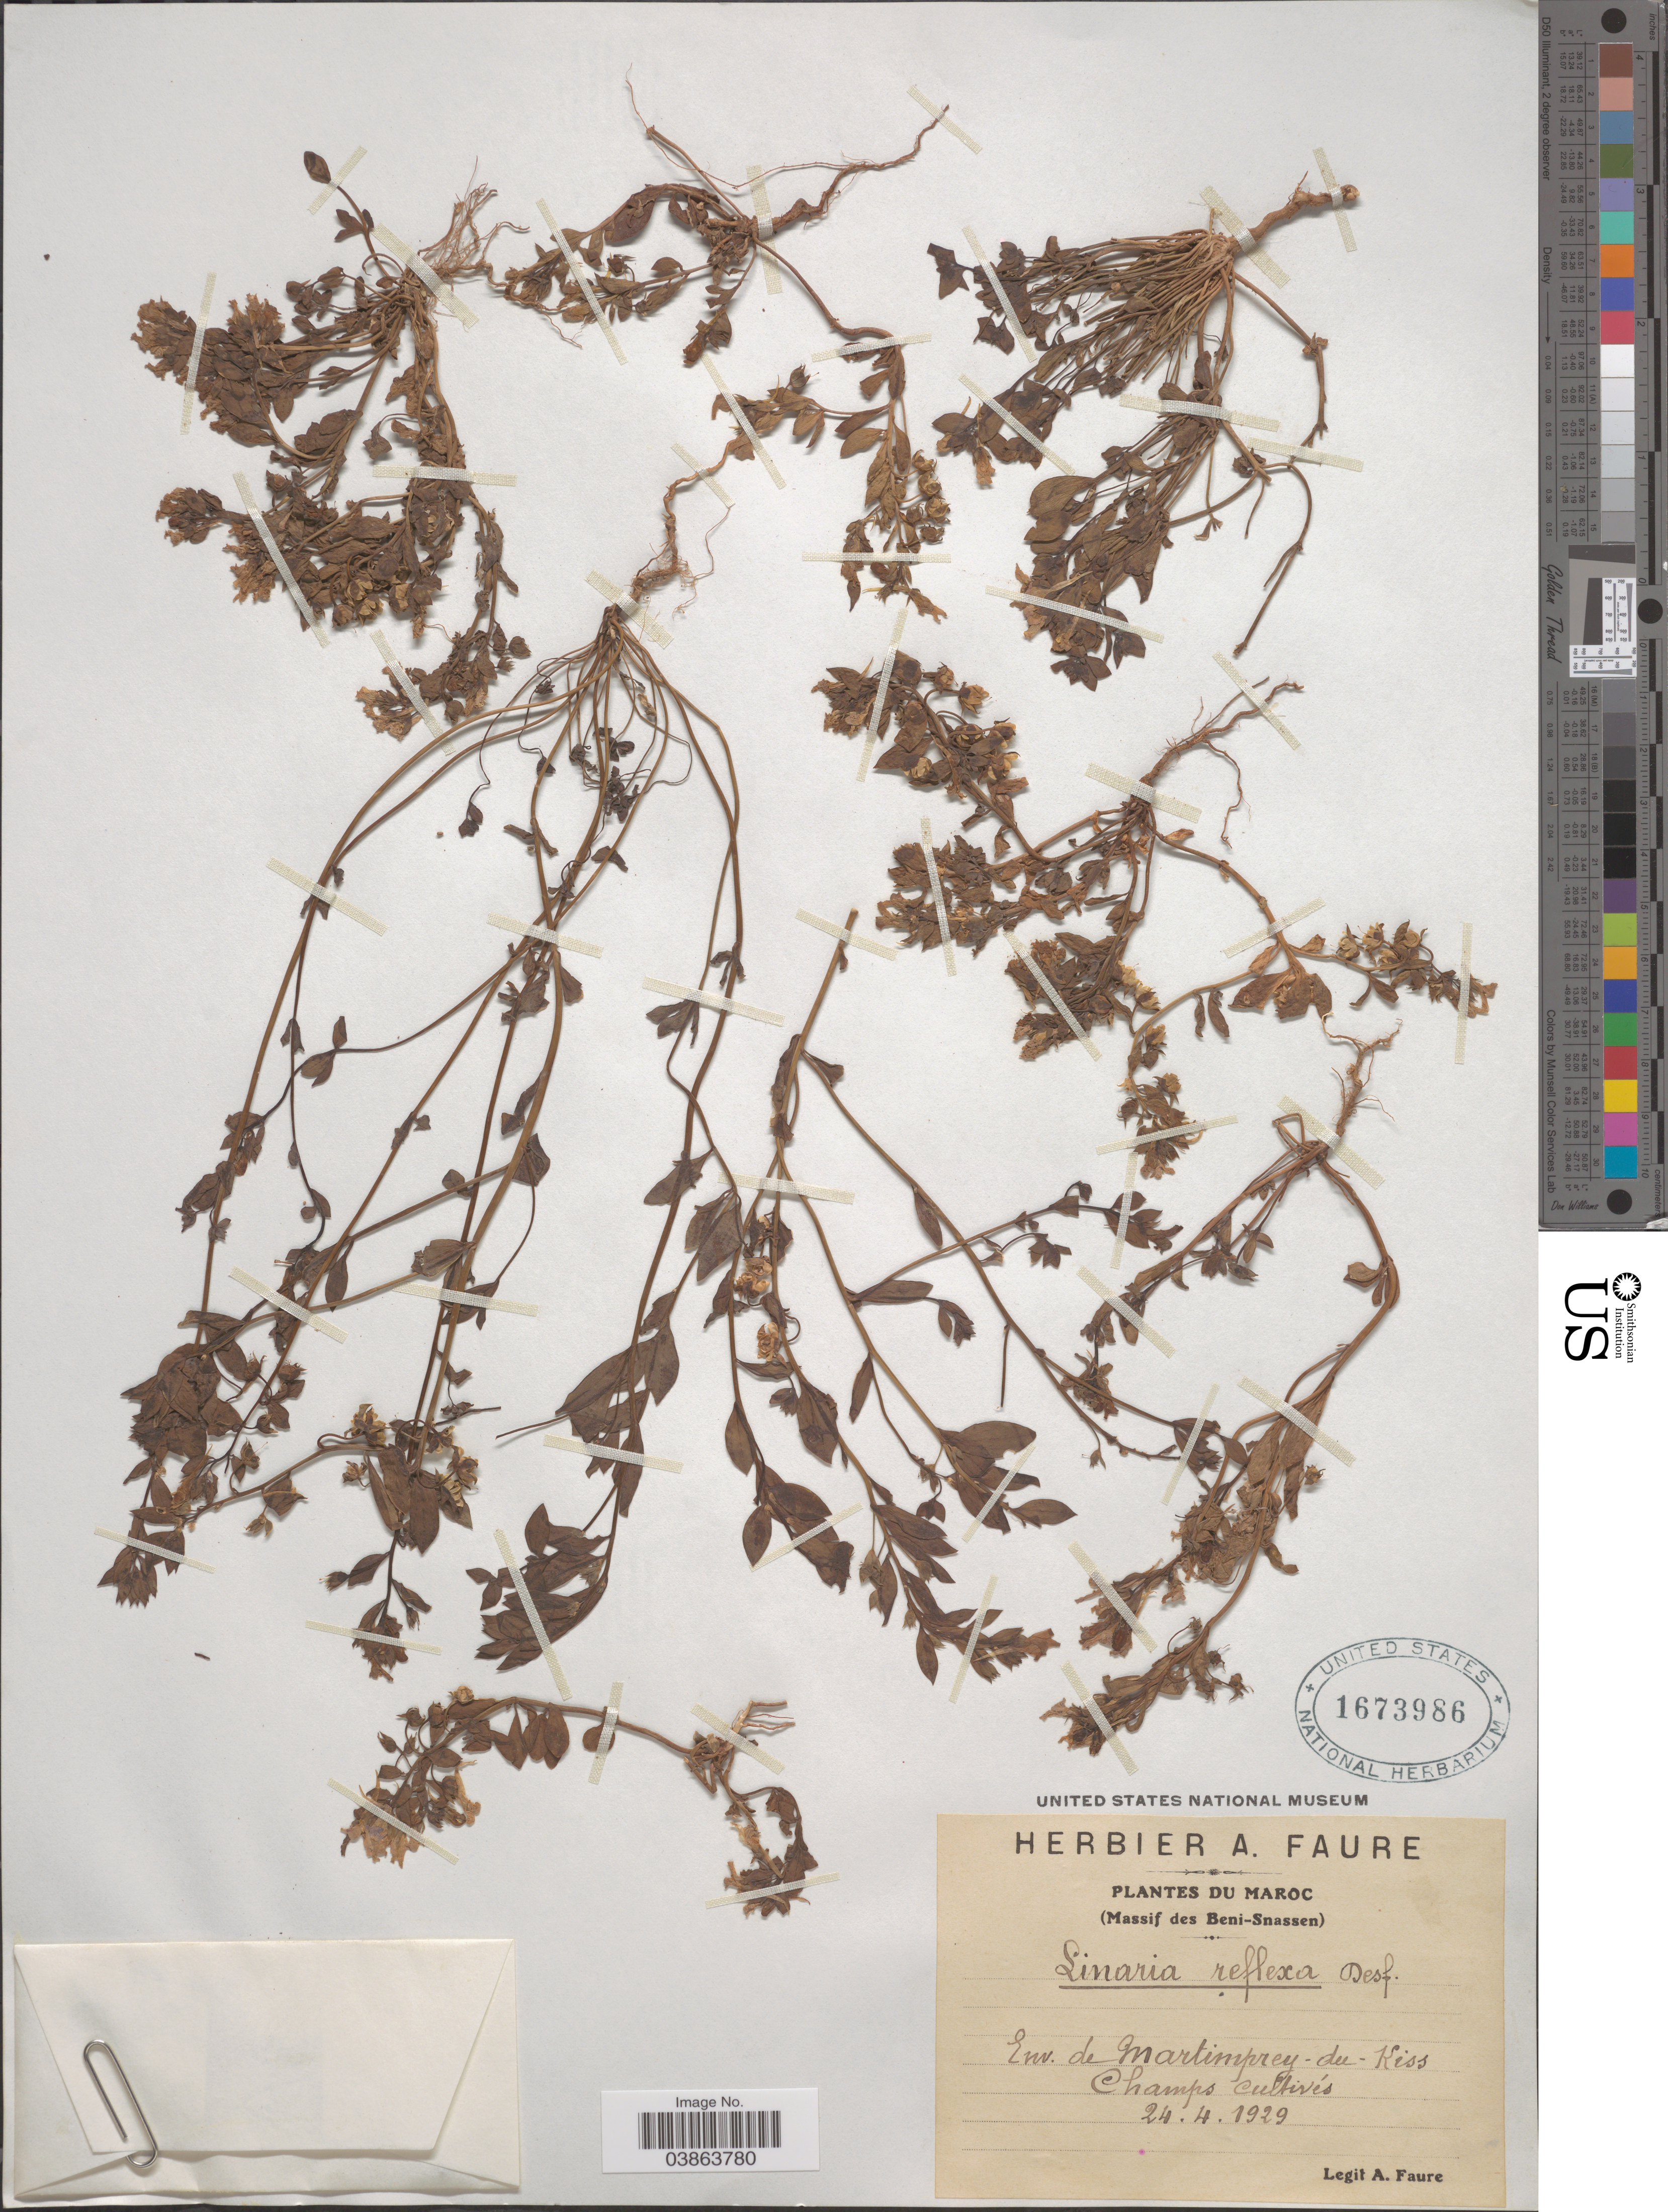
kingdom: Plantae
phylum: Tracheophyta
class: Magnoliopsida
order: Lamiales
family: Plantaginaceae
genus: Linaria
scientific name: Linaria reflexa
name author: (L.) Desf.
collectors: A. Faure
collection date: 1929-04-24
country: Morocco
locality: Maroc. (Massif des Beni-Snassen). Env. de Martimprey-du-Kiss.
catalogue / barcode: US 1673986